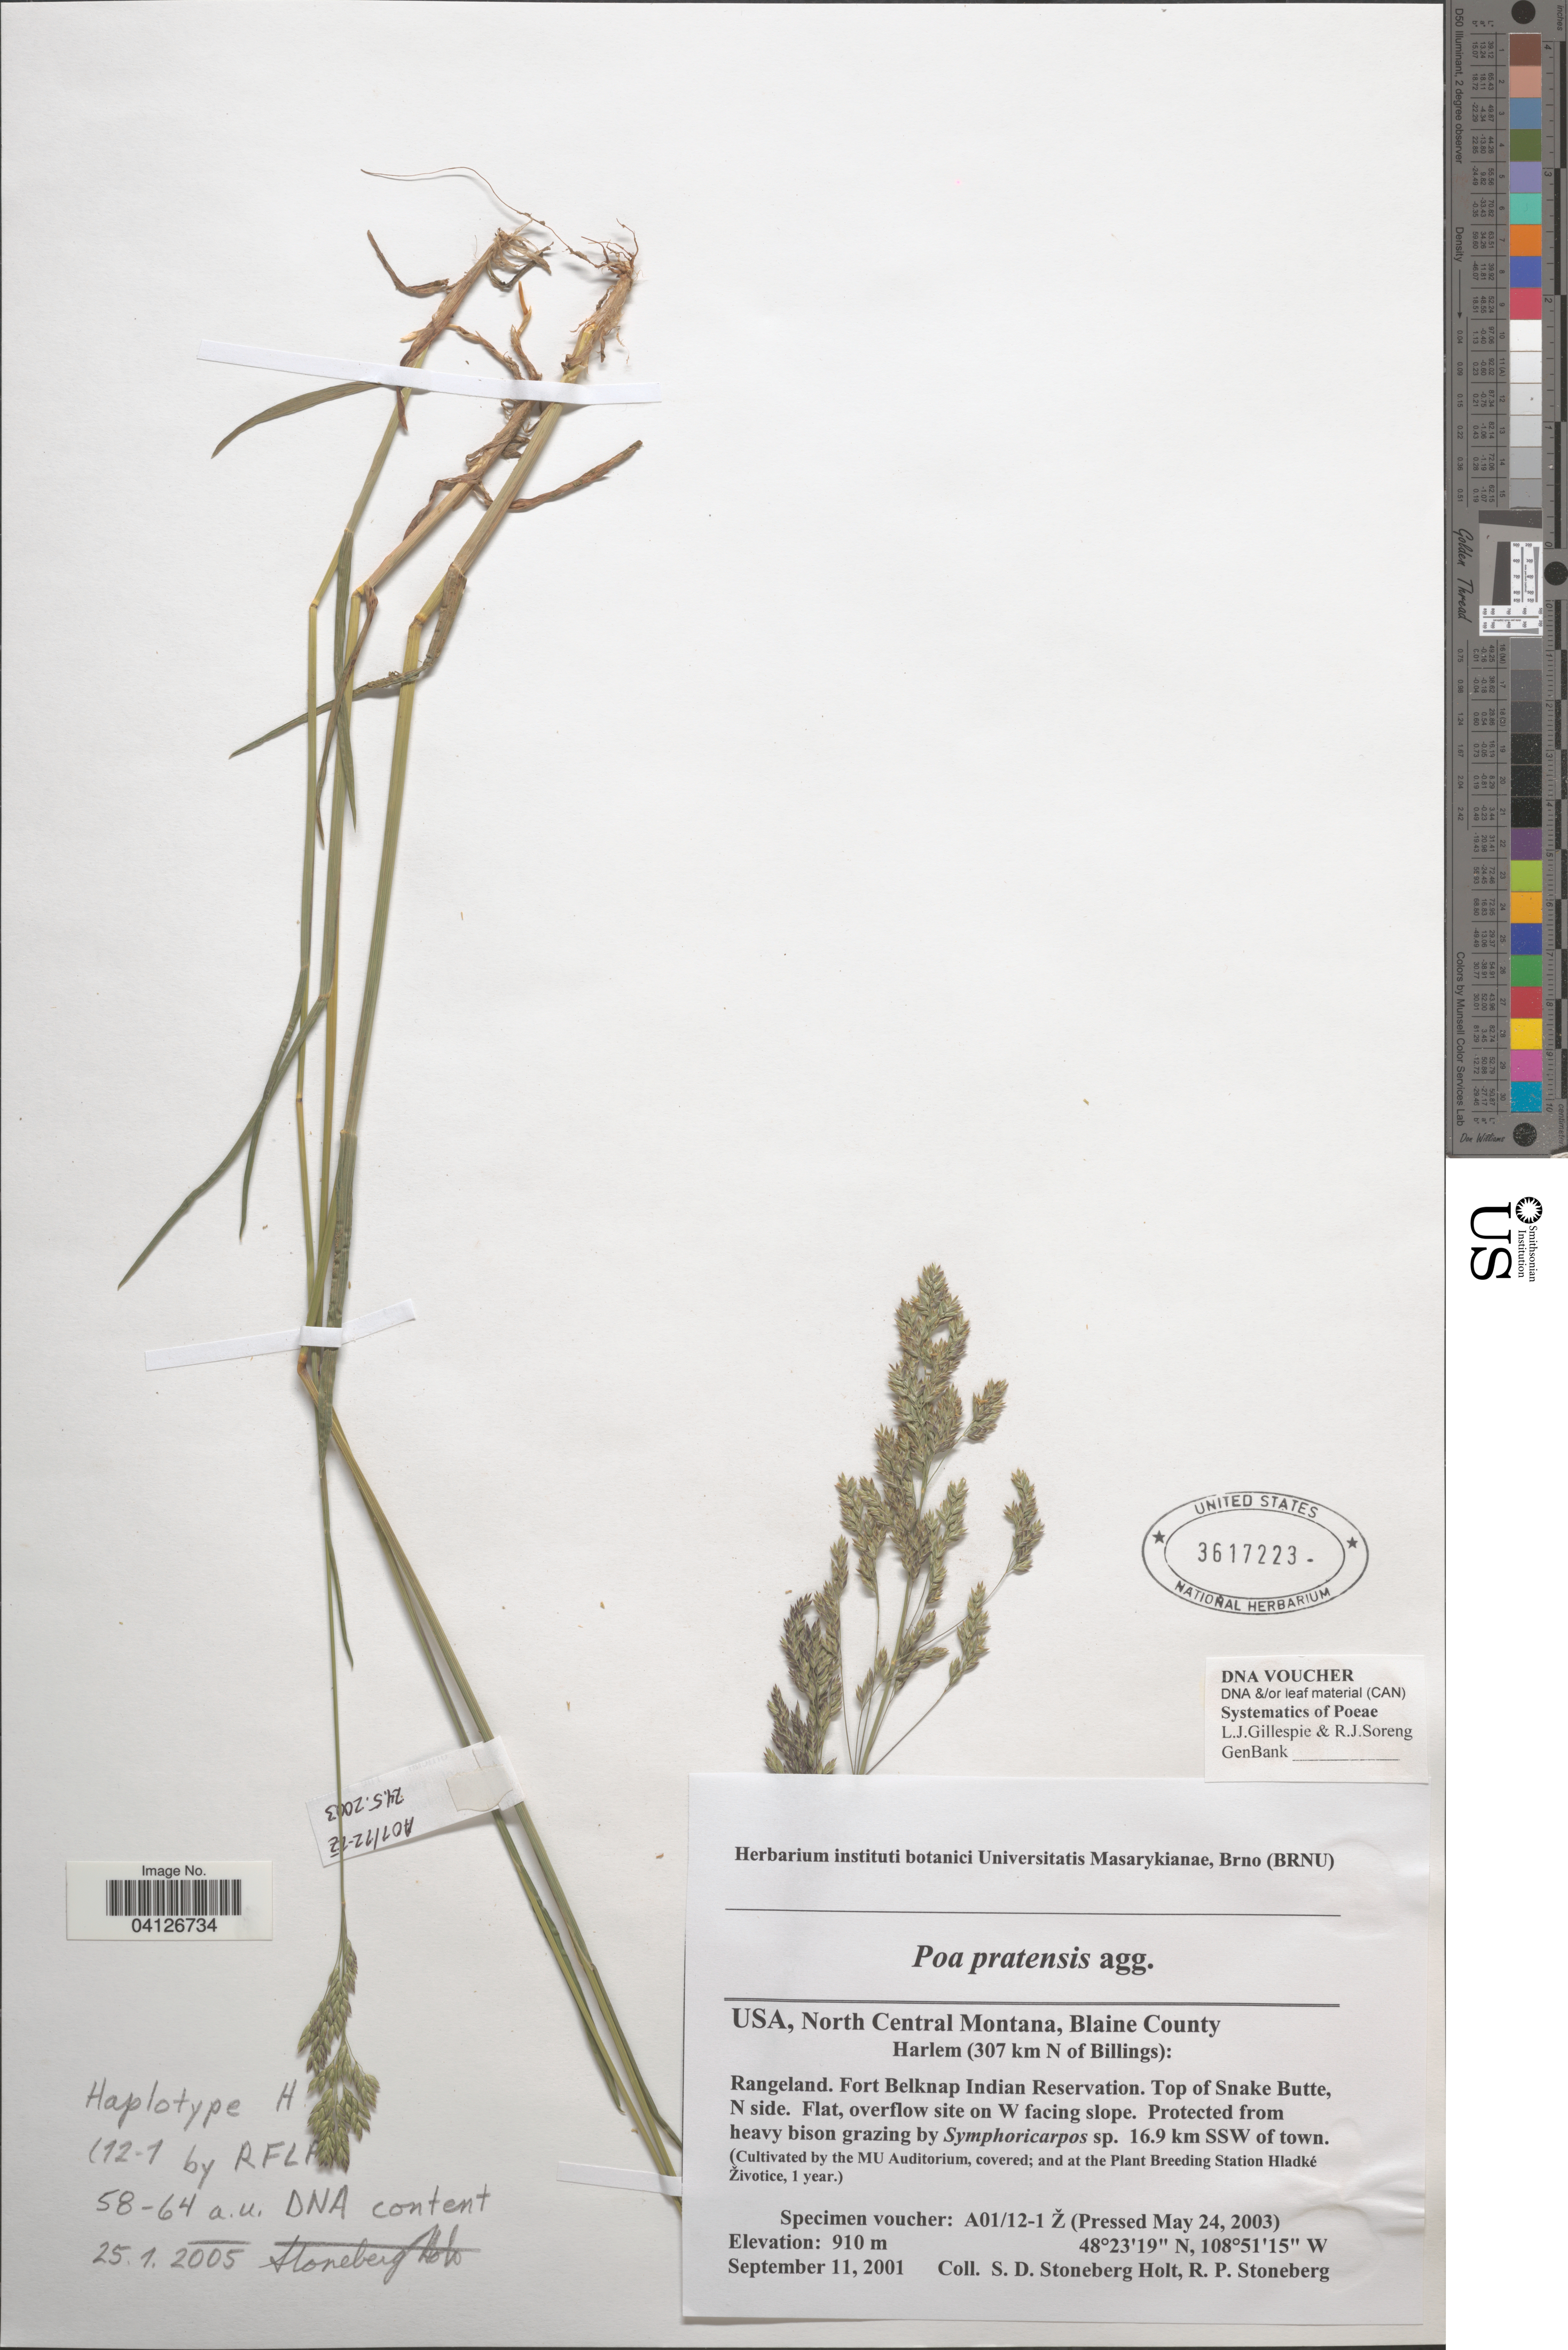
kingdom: Plantae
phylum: Tracheophyta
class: Liliopsida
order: Poales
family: Poaceae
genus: Poa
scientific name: Poa pratensis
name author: L.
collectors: Ex herb. instituti botanici Universitatis Masarykianae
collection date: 2003-05-24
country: Czechia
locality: (Cultivated by the MU Auditorium, covered; and at the Plant Breeding Station Hladké Životice, 1 year.).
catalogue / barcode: US 3617223